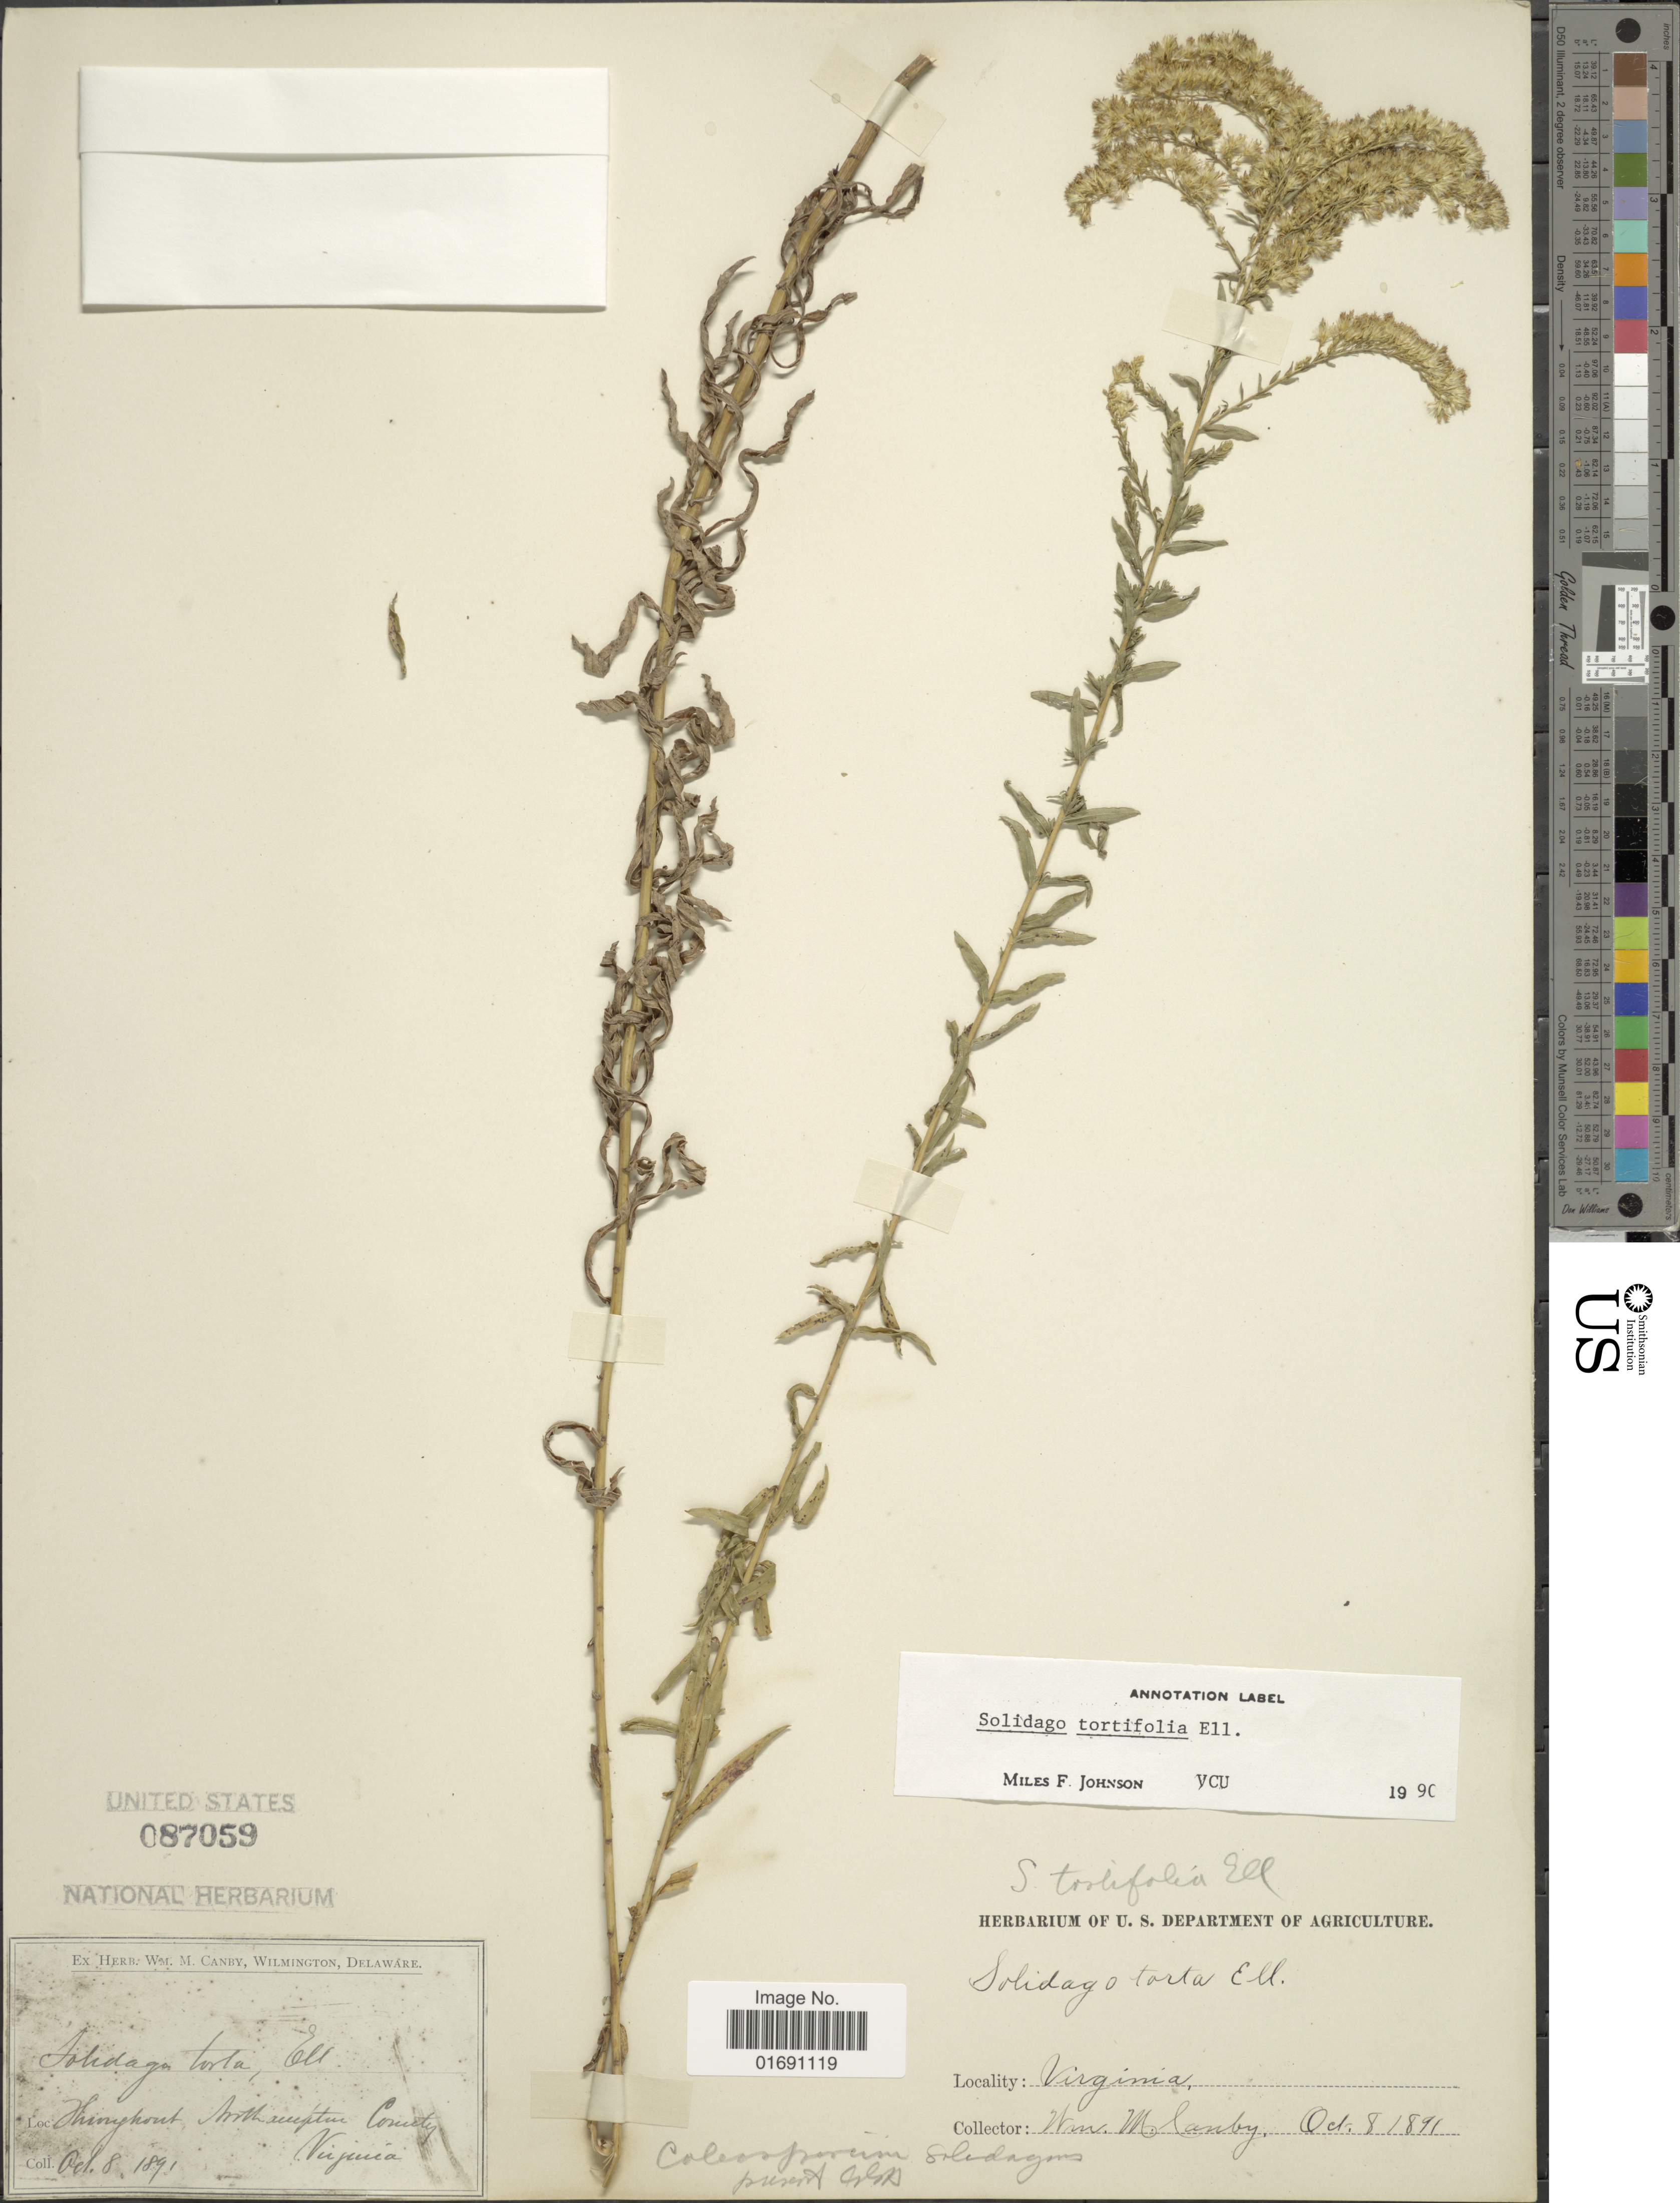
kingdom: Plantae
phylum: Tracheophyta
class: Magnoliopsida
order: Asterales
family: Asteraceae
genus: Solidago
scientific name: Solidago tortifolia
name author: Elliott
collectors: W. M. Canby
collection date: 1891-10-08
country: United States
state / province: Virginia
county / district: Northampton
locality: Thinghout, Northampton County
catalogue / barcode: US 87059